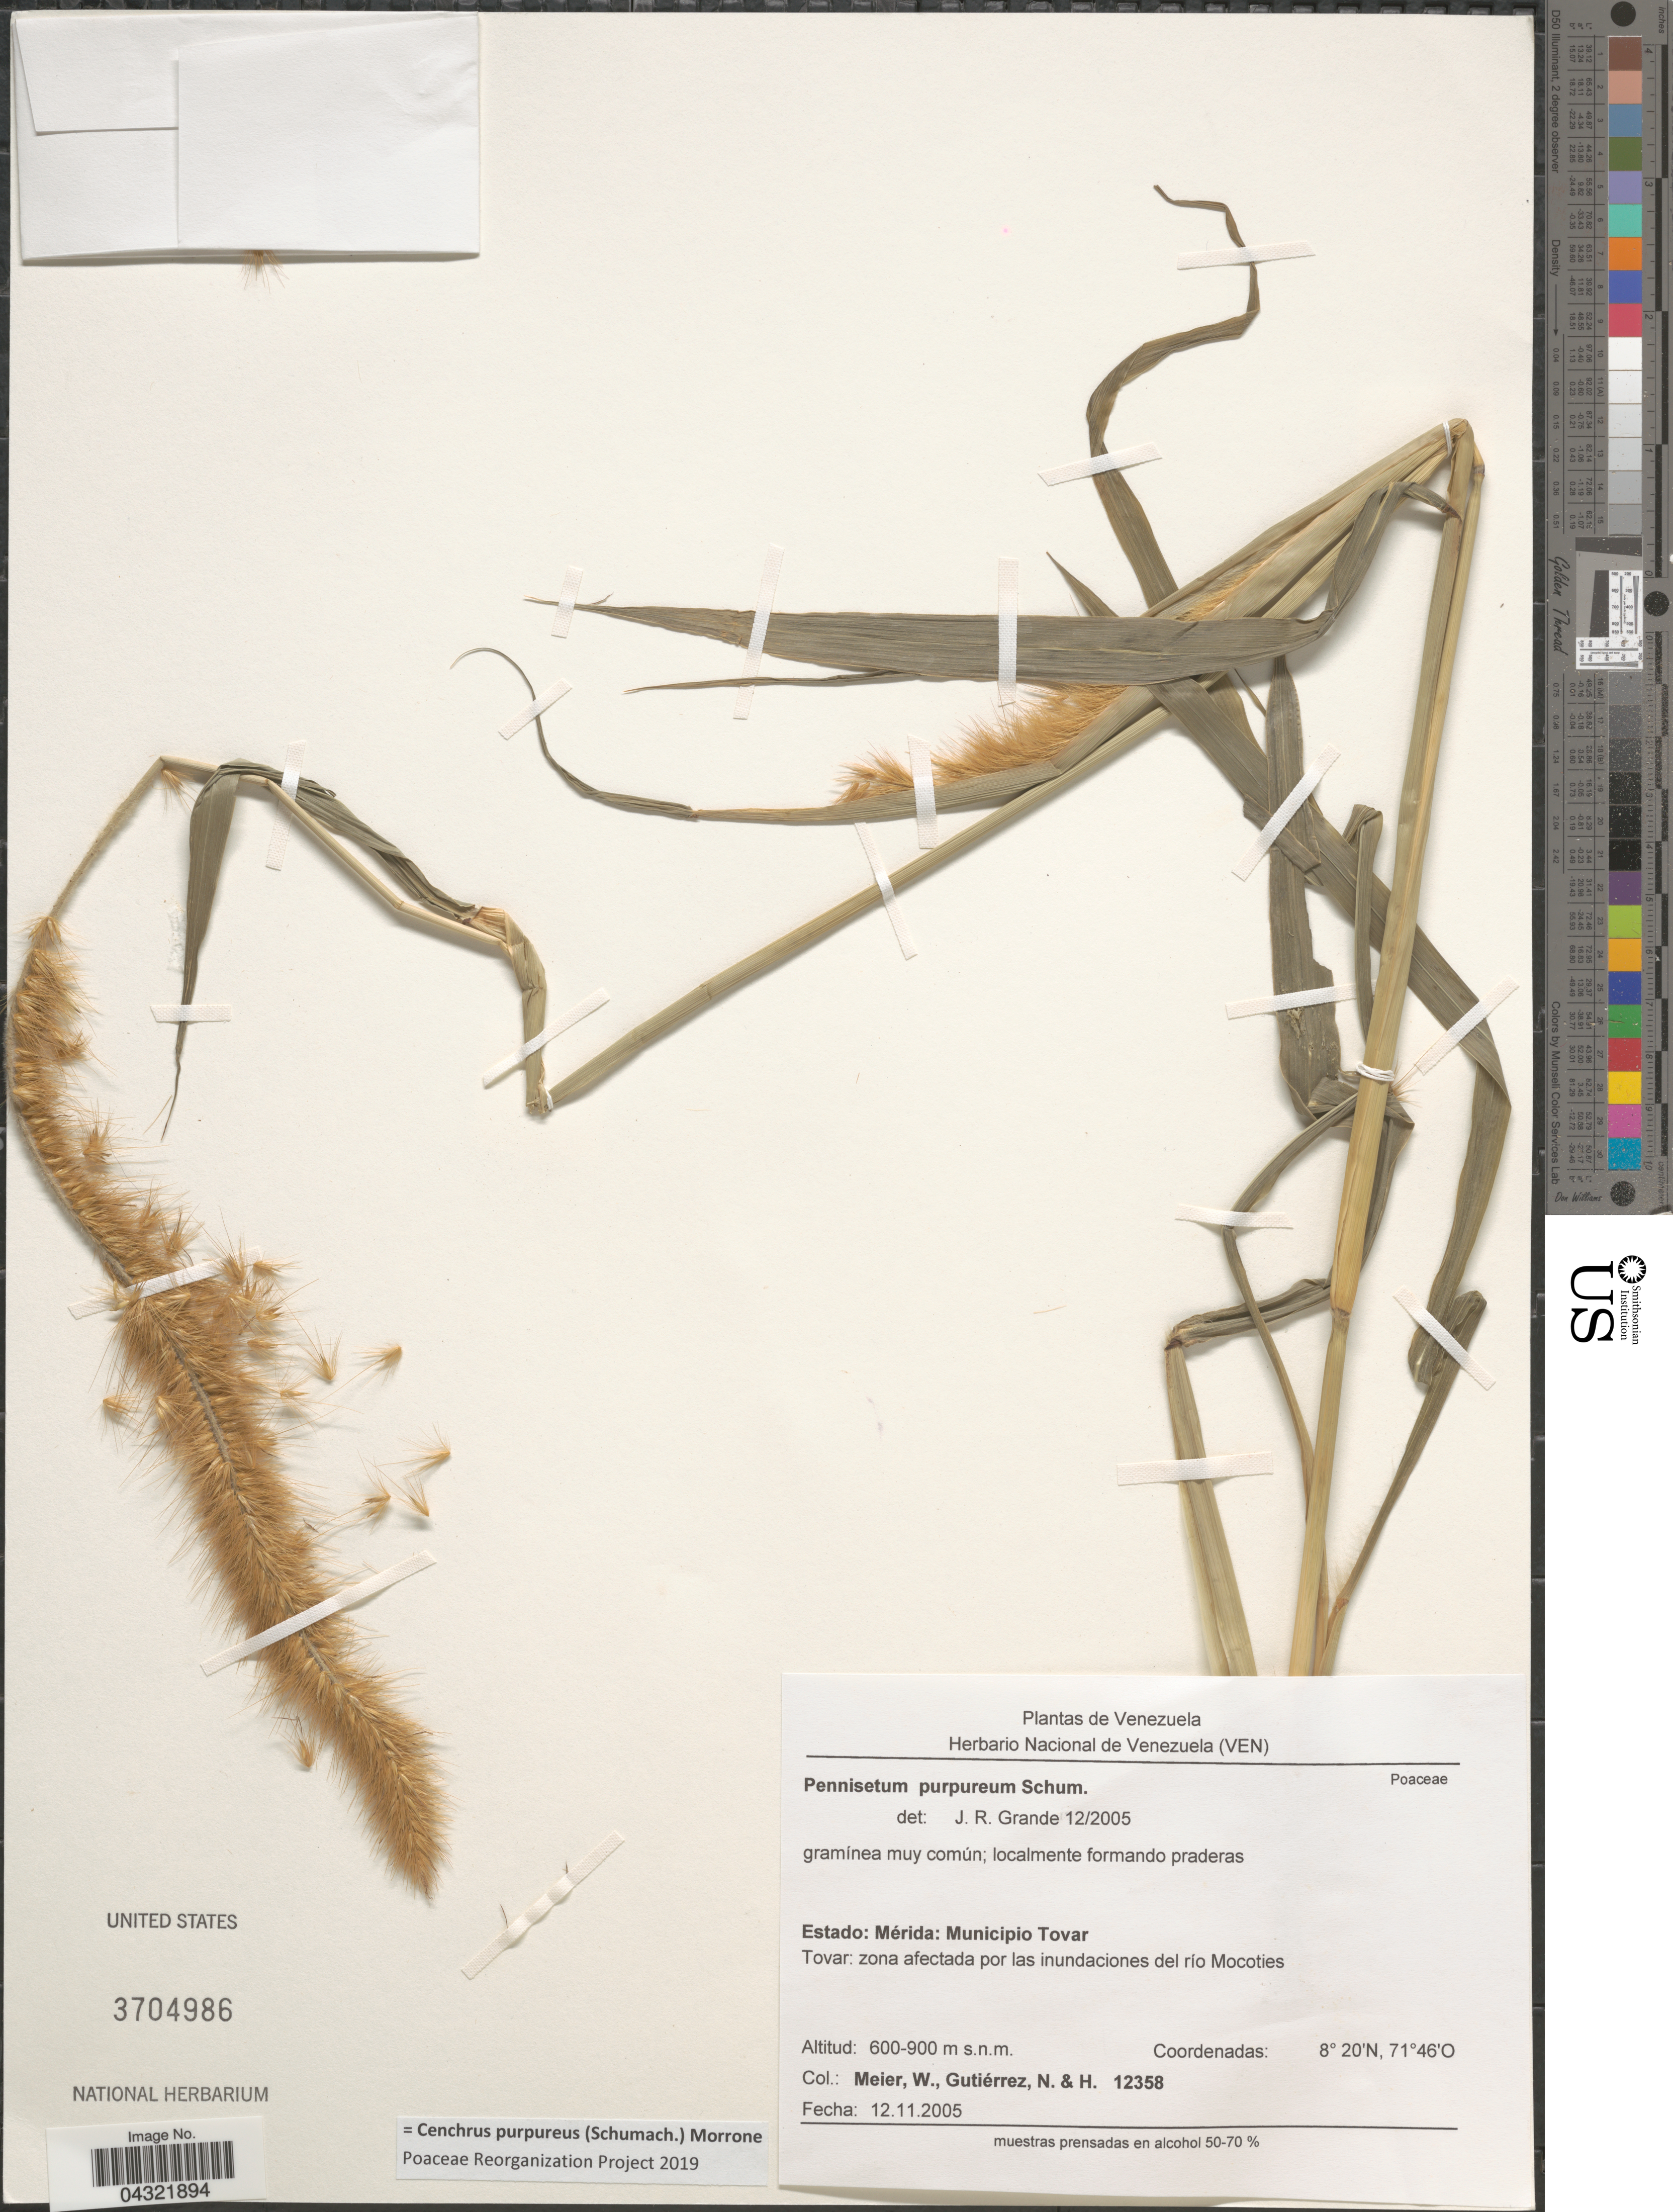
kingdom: Plantae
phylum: Tracheophyta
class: Liliopsida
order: Poales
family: Poaceae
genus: Cenchrus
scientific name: Cenchrus purpureus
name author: (Schumach.) Morrone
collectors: W. Meier, N. Gutierrez & H. Gutierrez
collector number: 12358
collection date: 2005-11-12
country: Venezuela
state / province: Merida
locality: Municipio Tovar. Tovar: zona afectada por las inundaciones del río Mocoties.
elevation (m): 600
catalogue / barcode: US 3704986